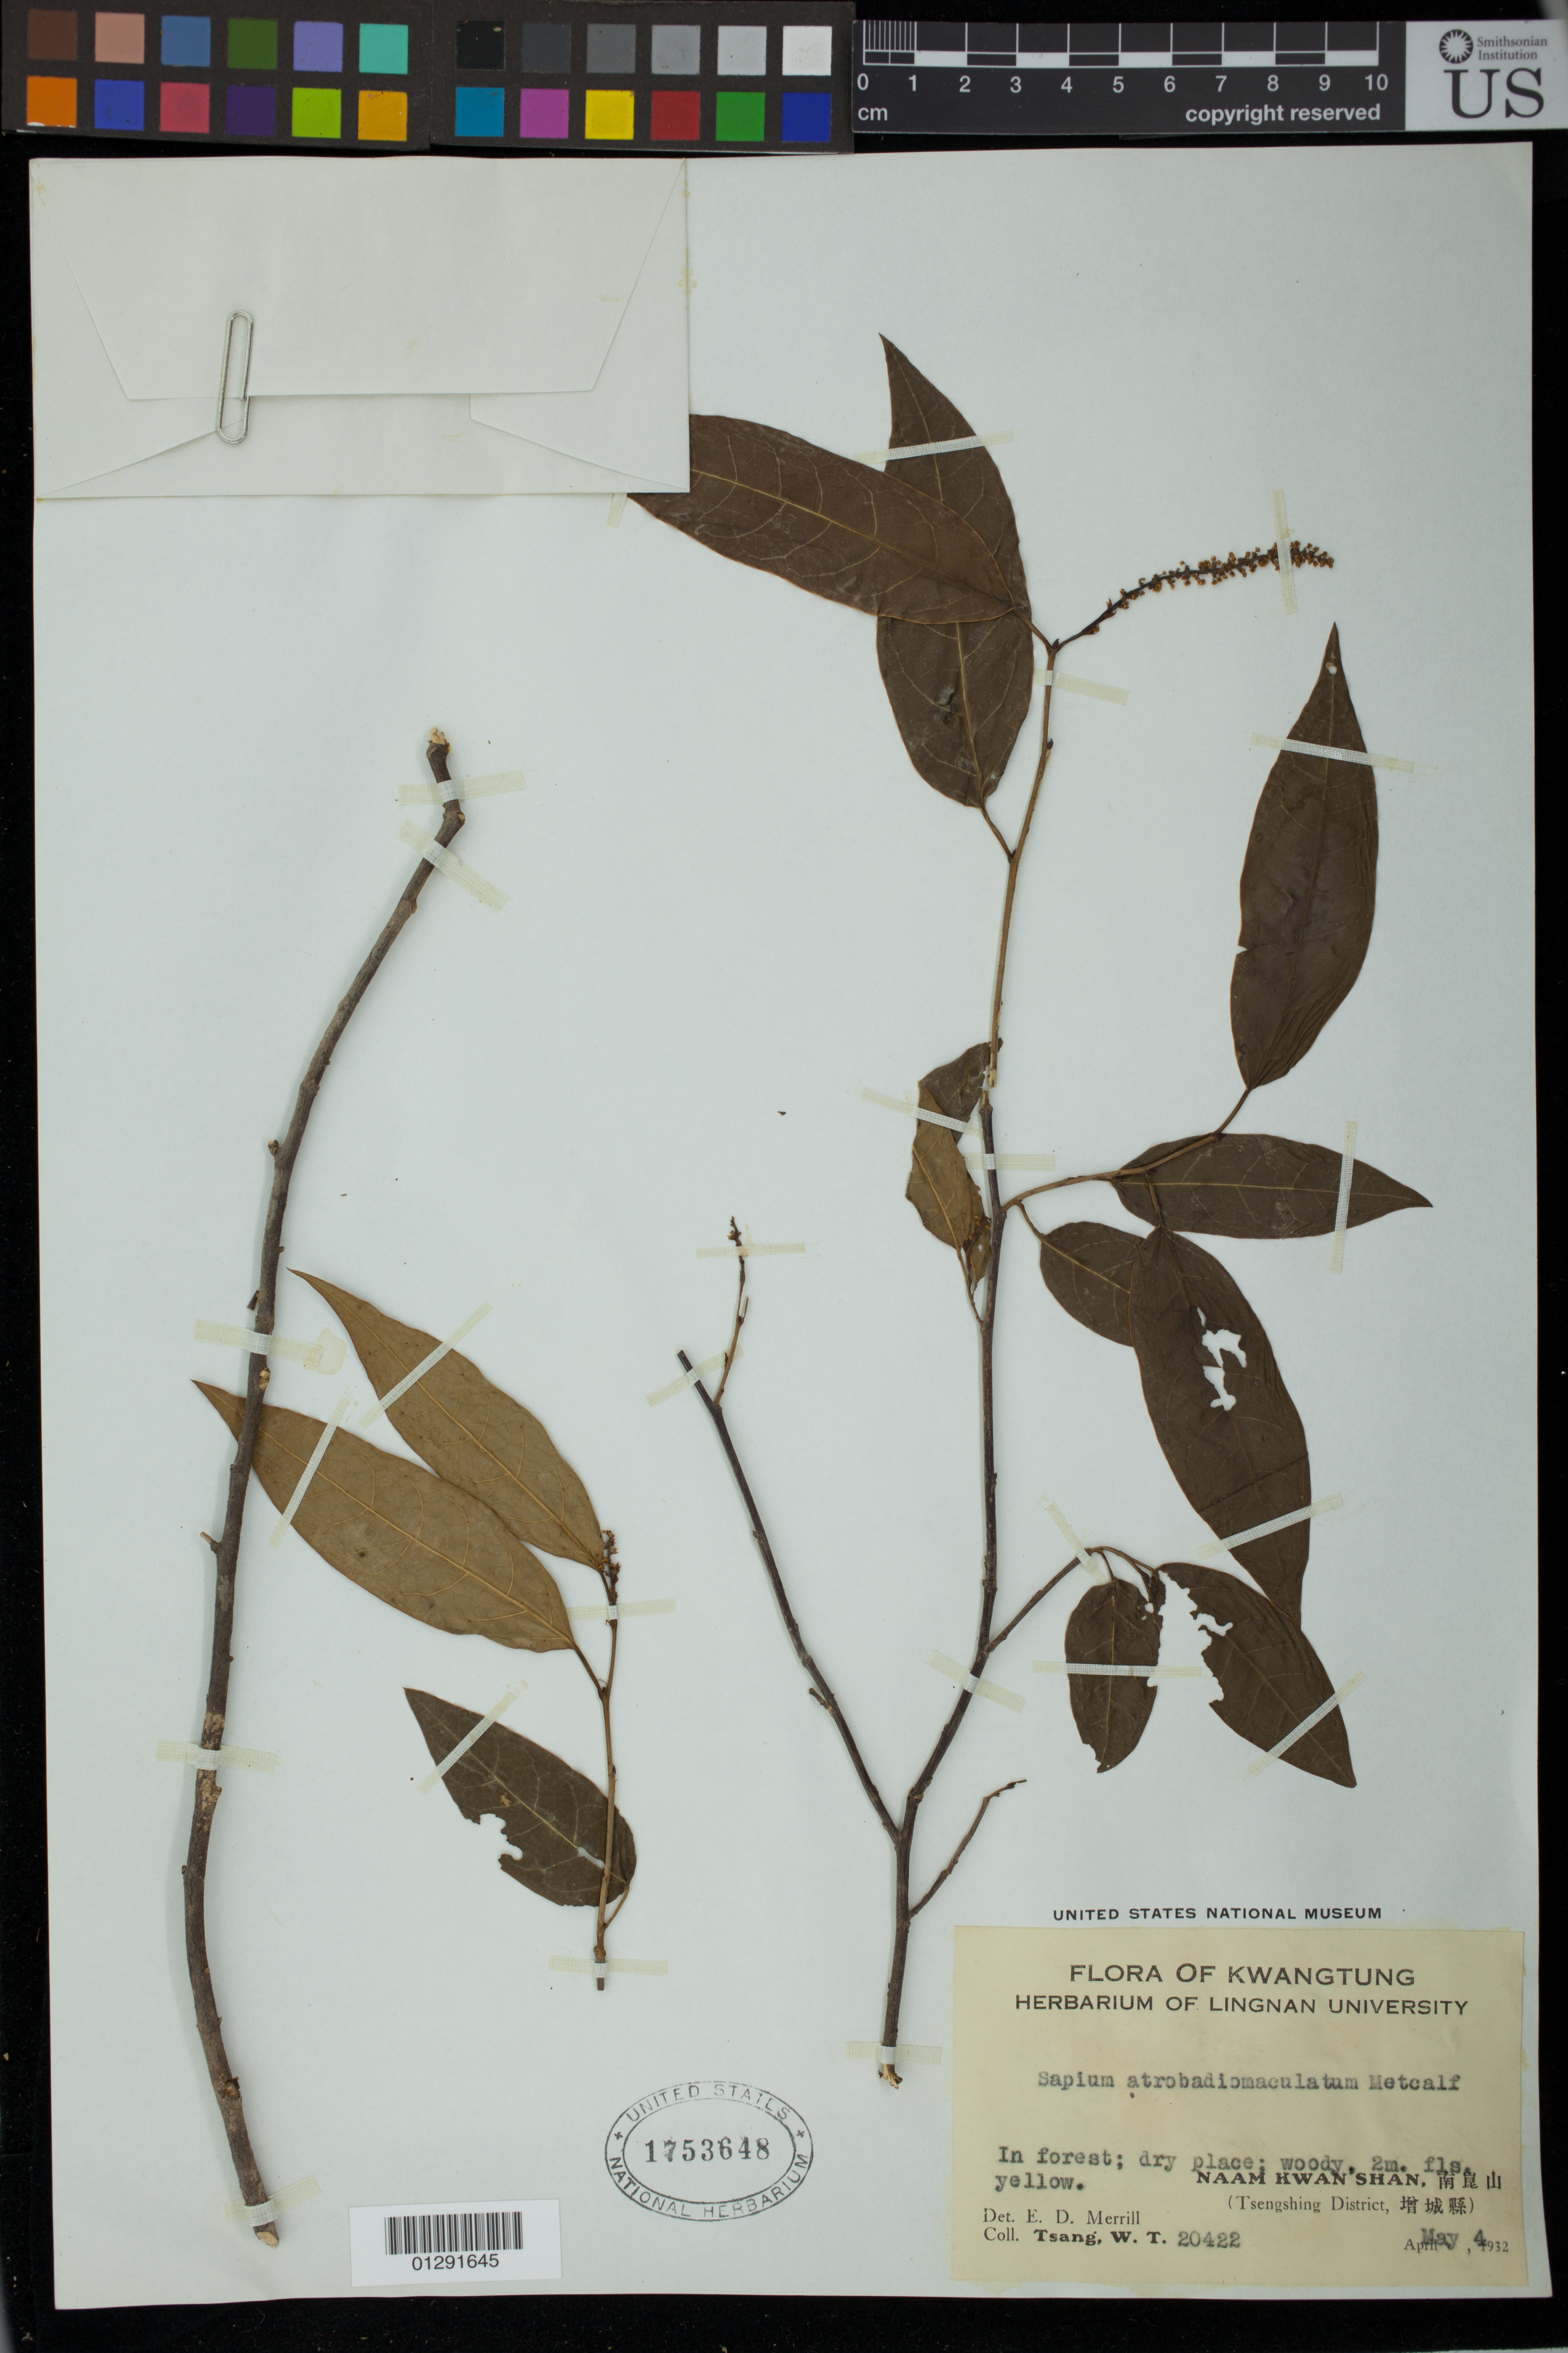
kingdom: Plantae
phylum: Tracheophyta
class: Magnoliopsida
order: Malpighiales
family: Euphorbiaceae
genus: Sapium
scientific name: Sapium atrobadiomaculatum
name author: F.P. Metcalf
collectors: W. T. Tsang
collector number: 20422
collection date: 1932-05-04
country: China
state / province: Guangdong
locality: Naam Kwan Shan, Tsengshing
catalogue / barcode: US 1753648